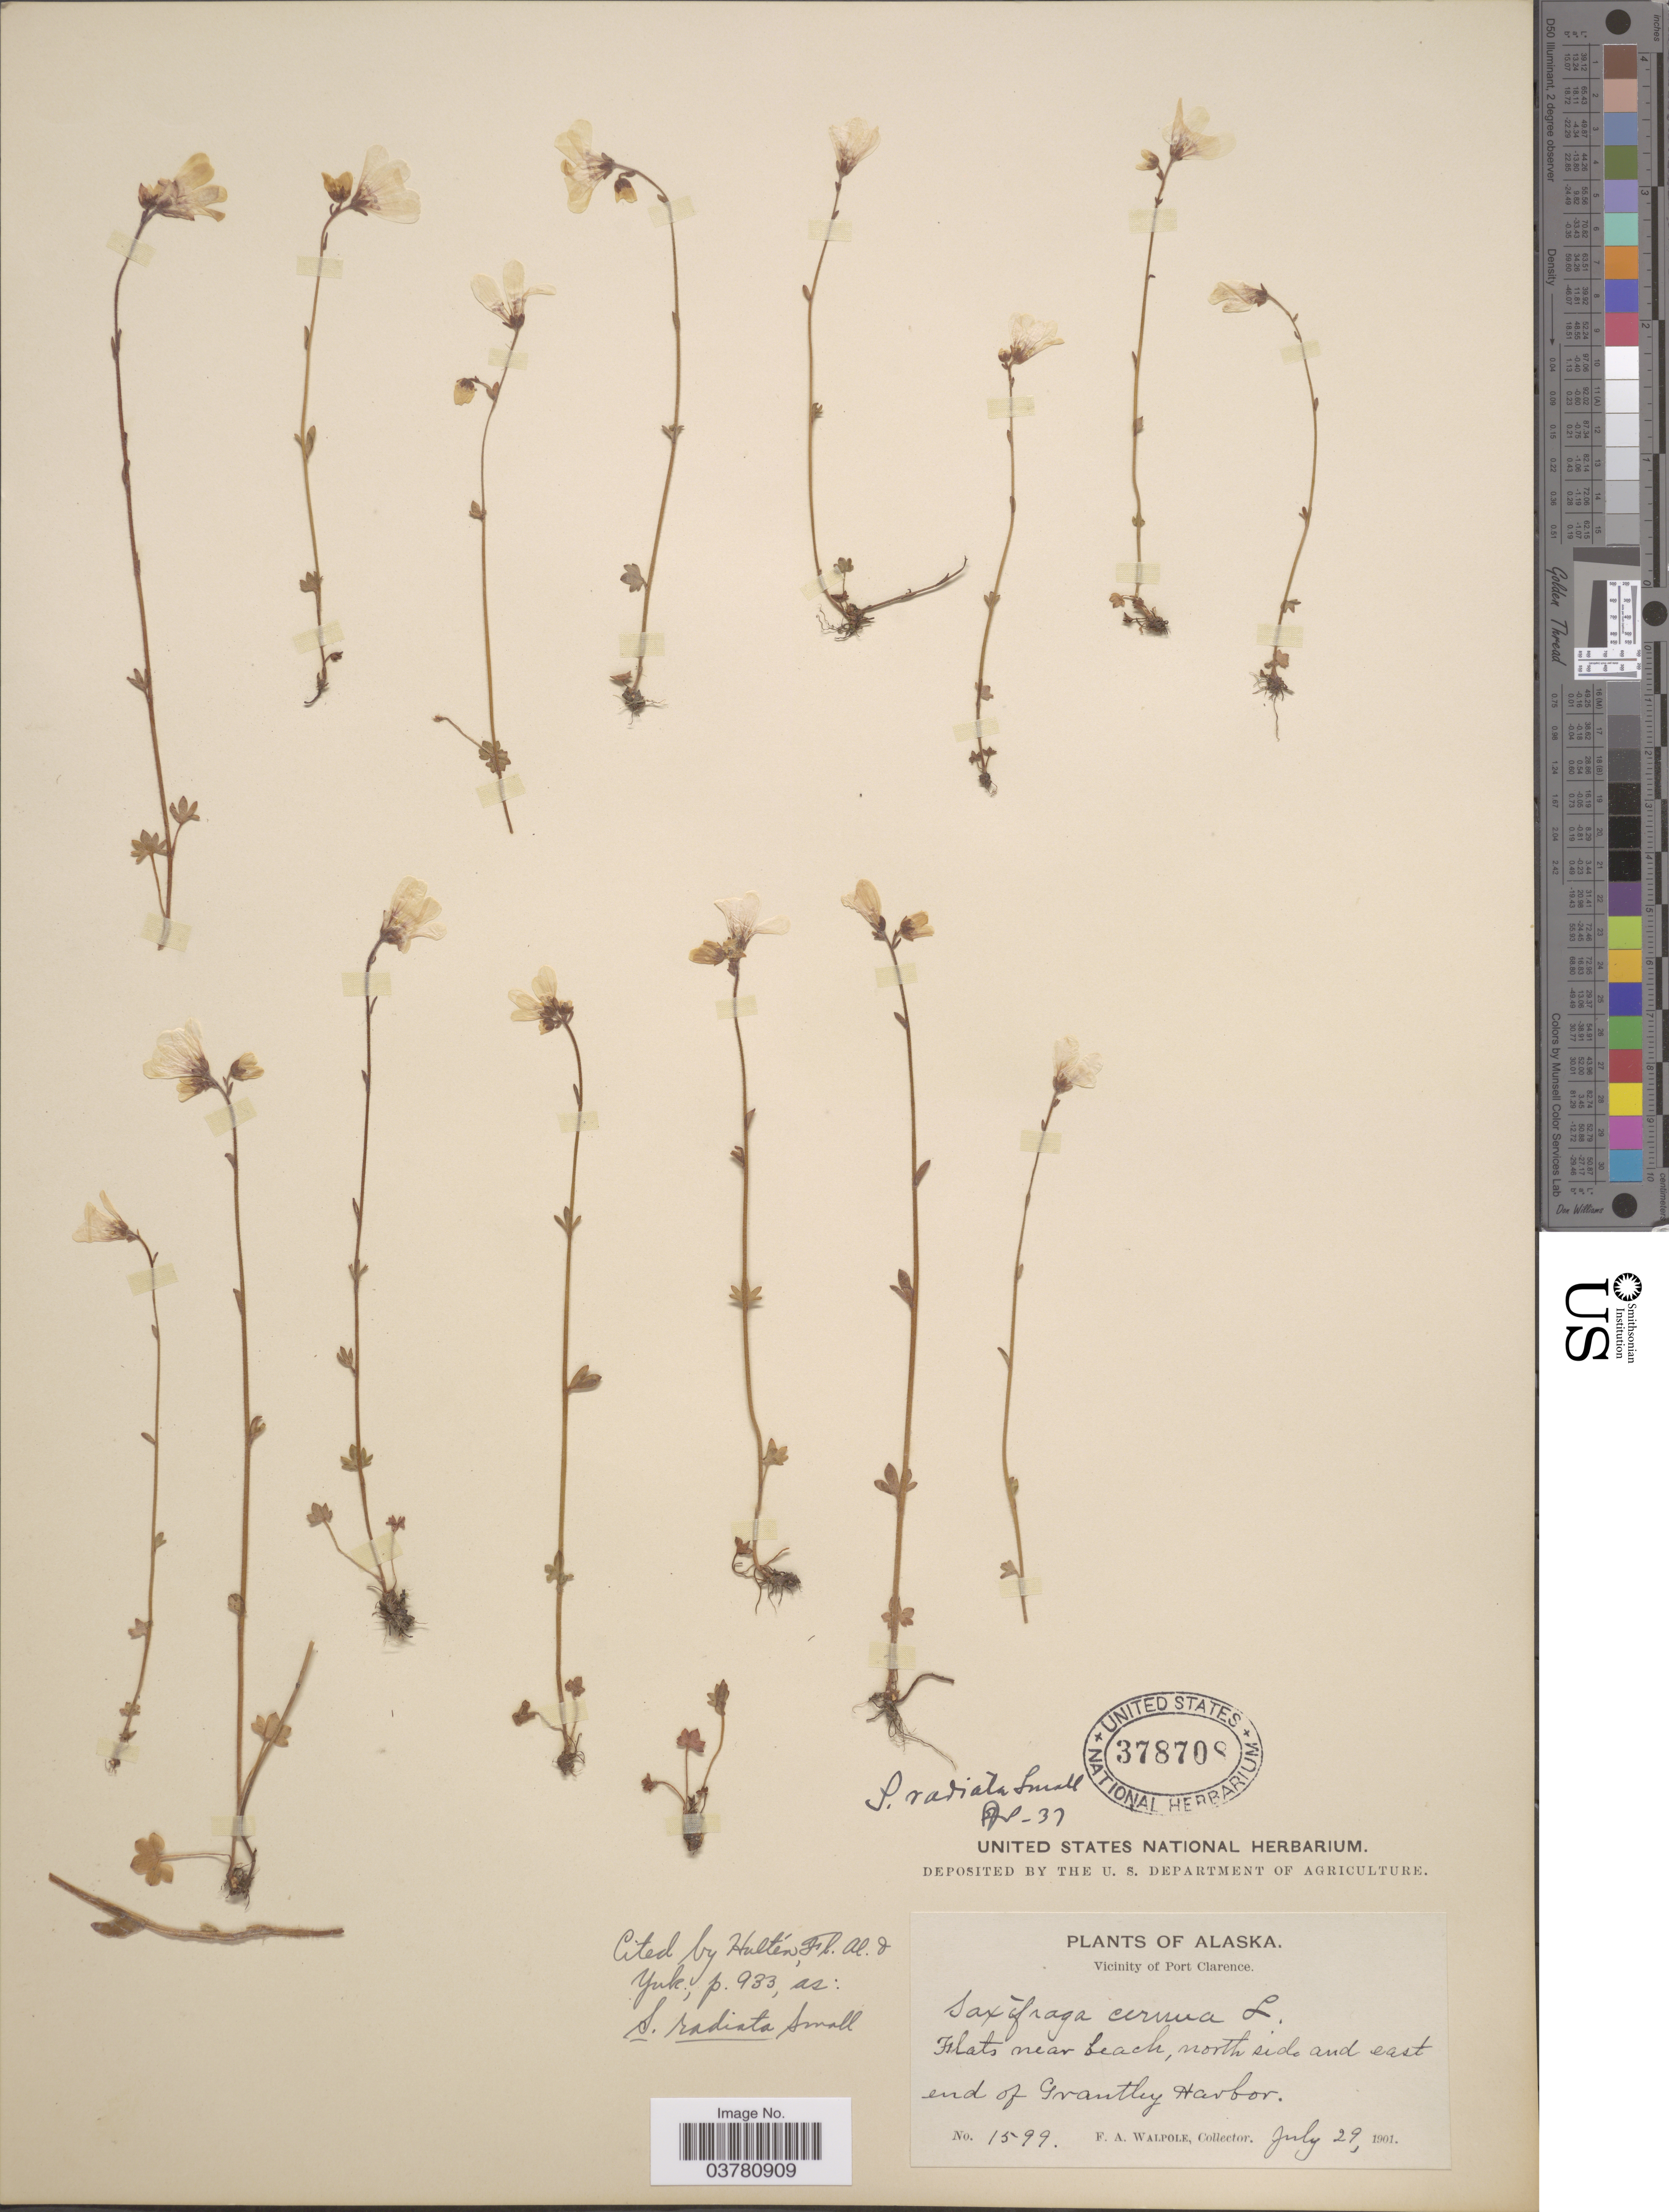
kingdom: Plantae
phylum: Tracheophyta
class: Magnoliopsida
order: Saxifragales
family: Saxifragaceae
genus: Saxifraga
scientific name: Saxifraga sibirica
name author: L.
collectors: F. Walpole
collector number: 1599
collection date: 1901-07-29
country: United States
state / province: Alaska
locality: Vicinity of Port Clarence. Flats near beach, north side and east end of Grantley Harbor.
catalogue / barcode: US 378708